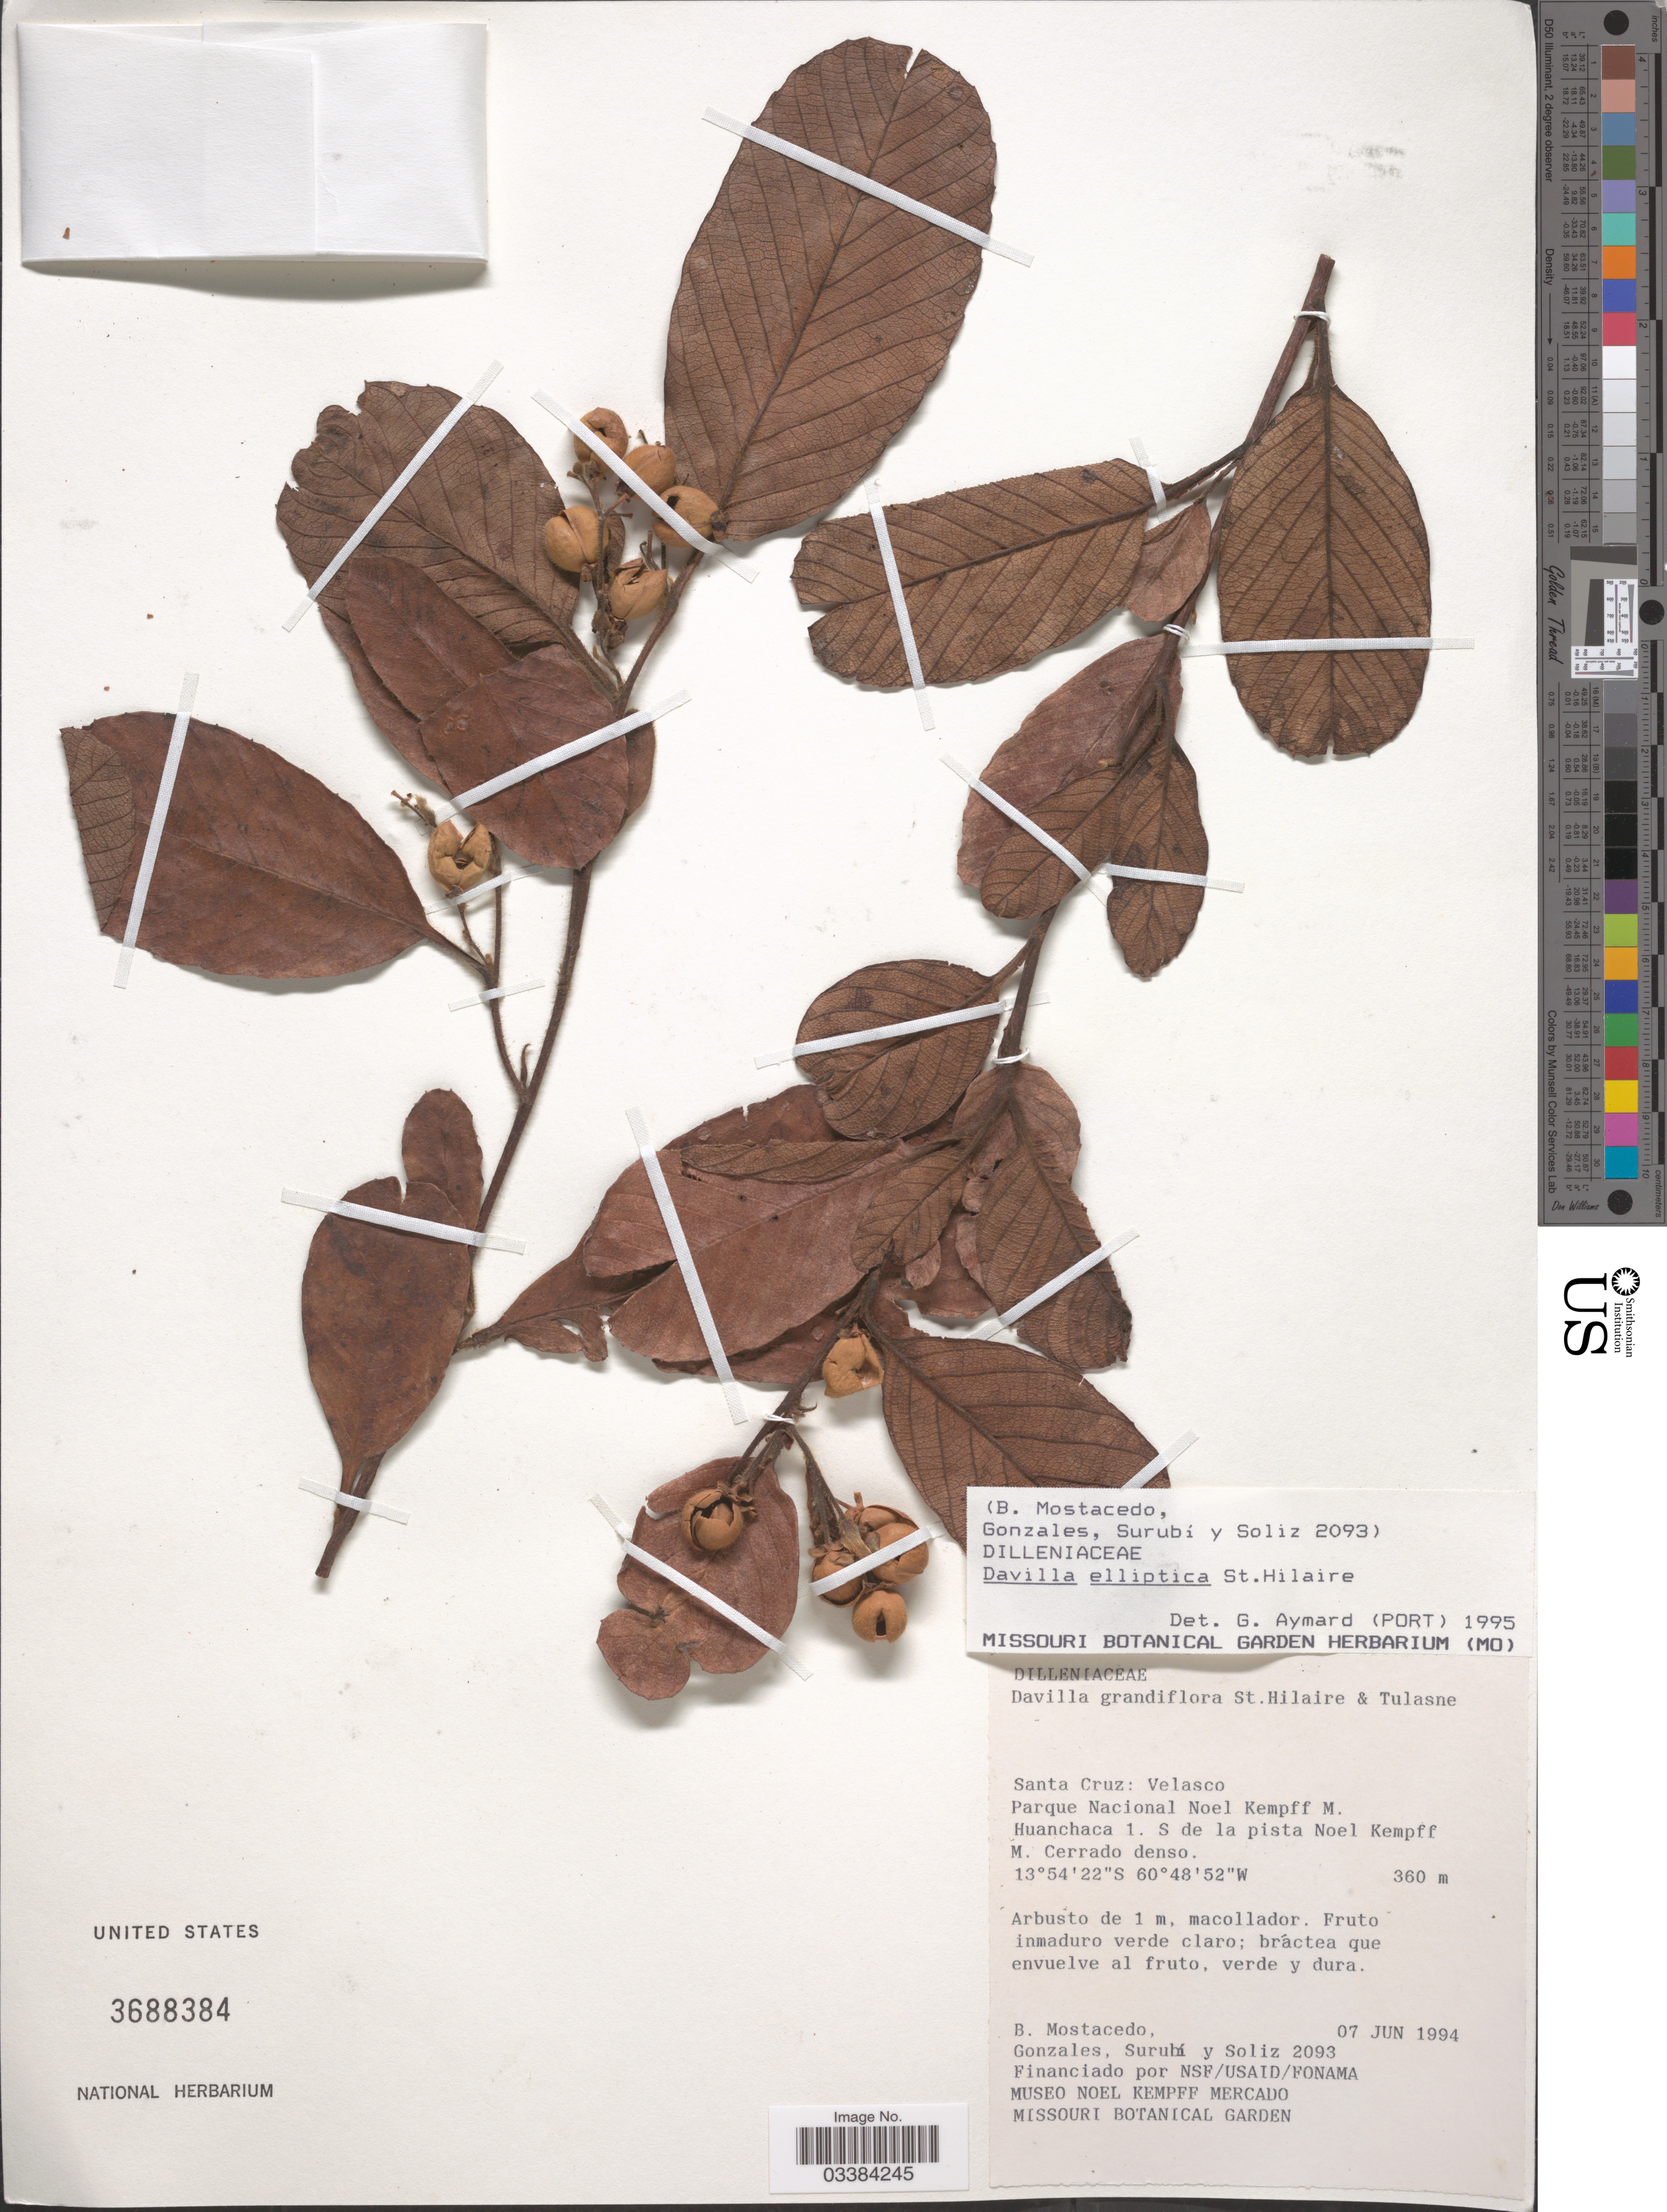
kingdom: Plantae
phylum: Tracheophyta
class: Magnoliopsida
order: Dilleniales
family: Dilleniaceae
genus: Davilla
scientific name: Davilla elliptica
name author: A. St.-Hil.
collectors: B. Mostacedo, Gonzales, --, Surubi & Soliz, --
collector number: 2093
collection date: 1994-06-07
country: Bolivia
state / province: Santa Cruz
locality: Velasco. Parque Nacional Noel Kempff M. Huanchaca 1. S de la pista Noel Kempff M. Cerrado denso.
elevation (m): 360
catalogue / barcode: US 3688384